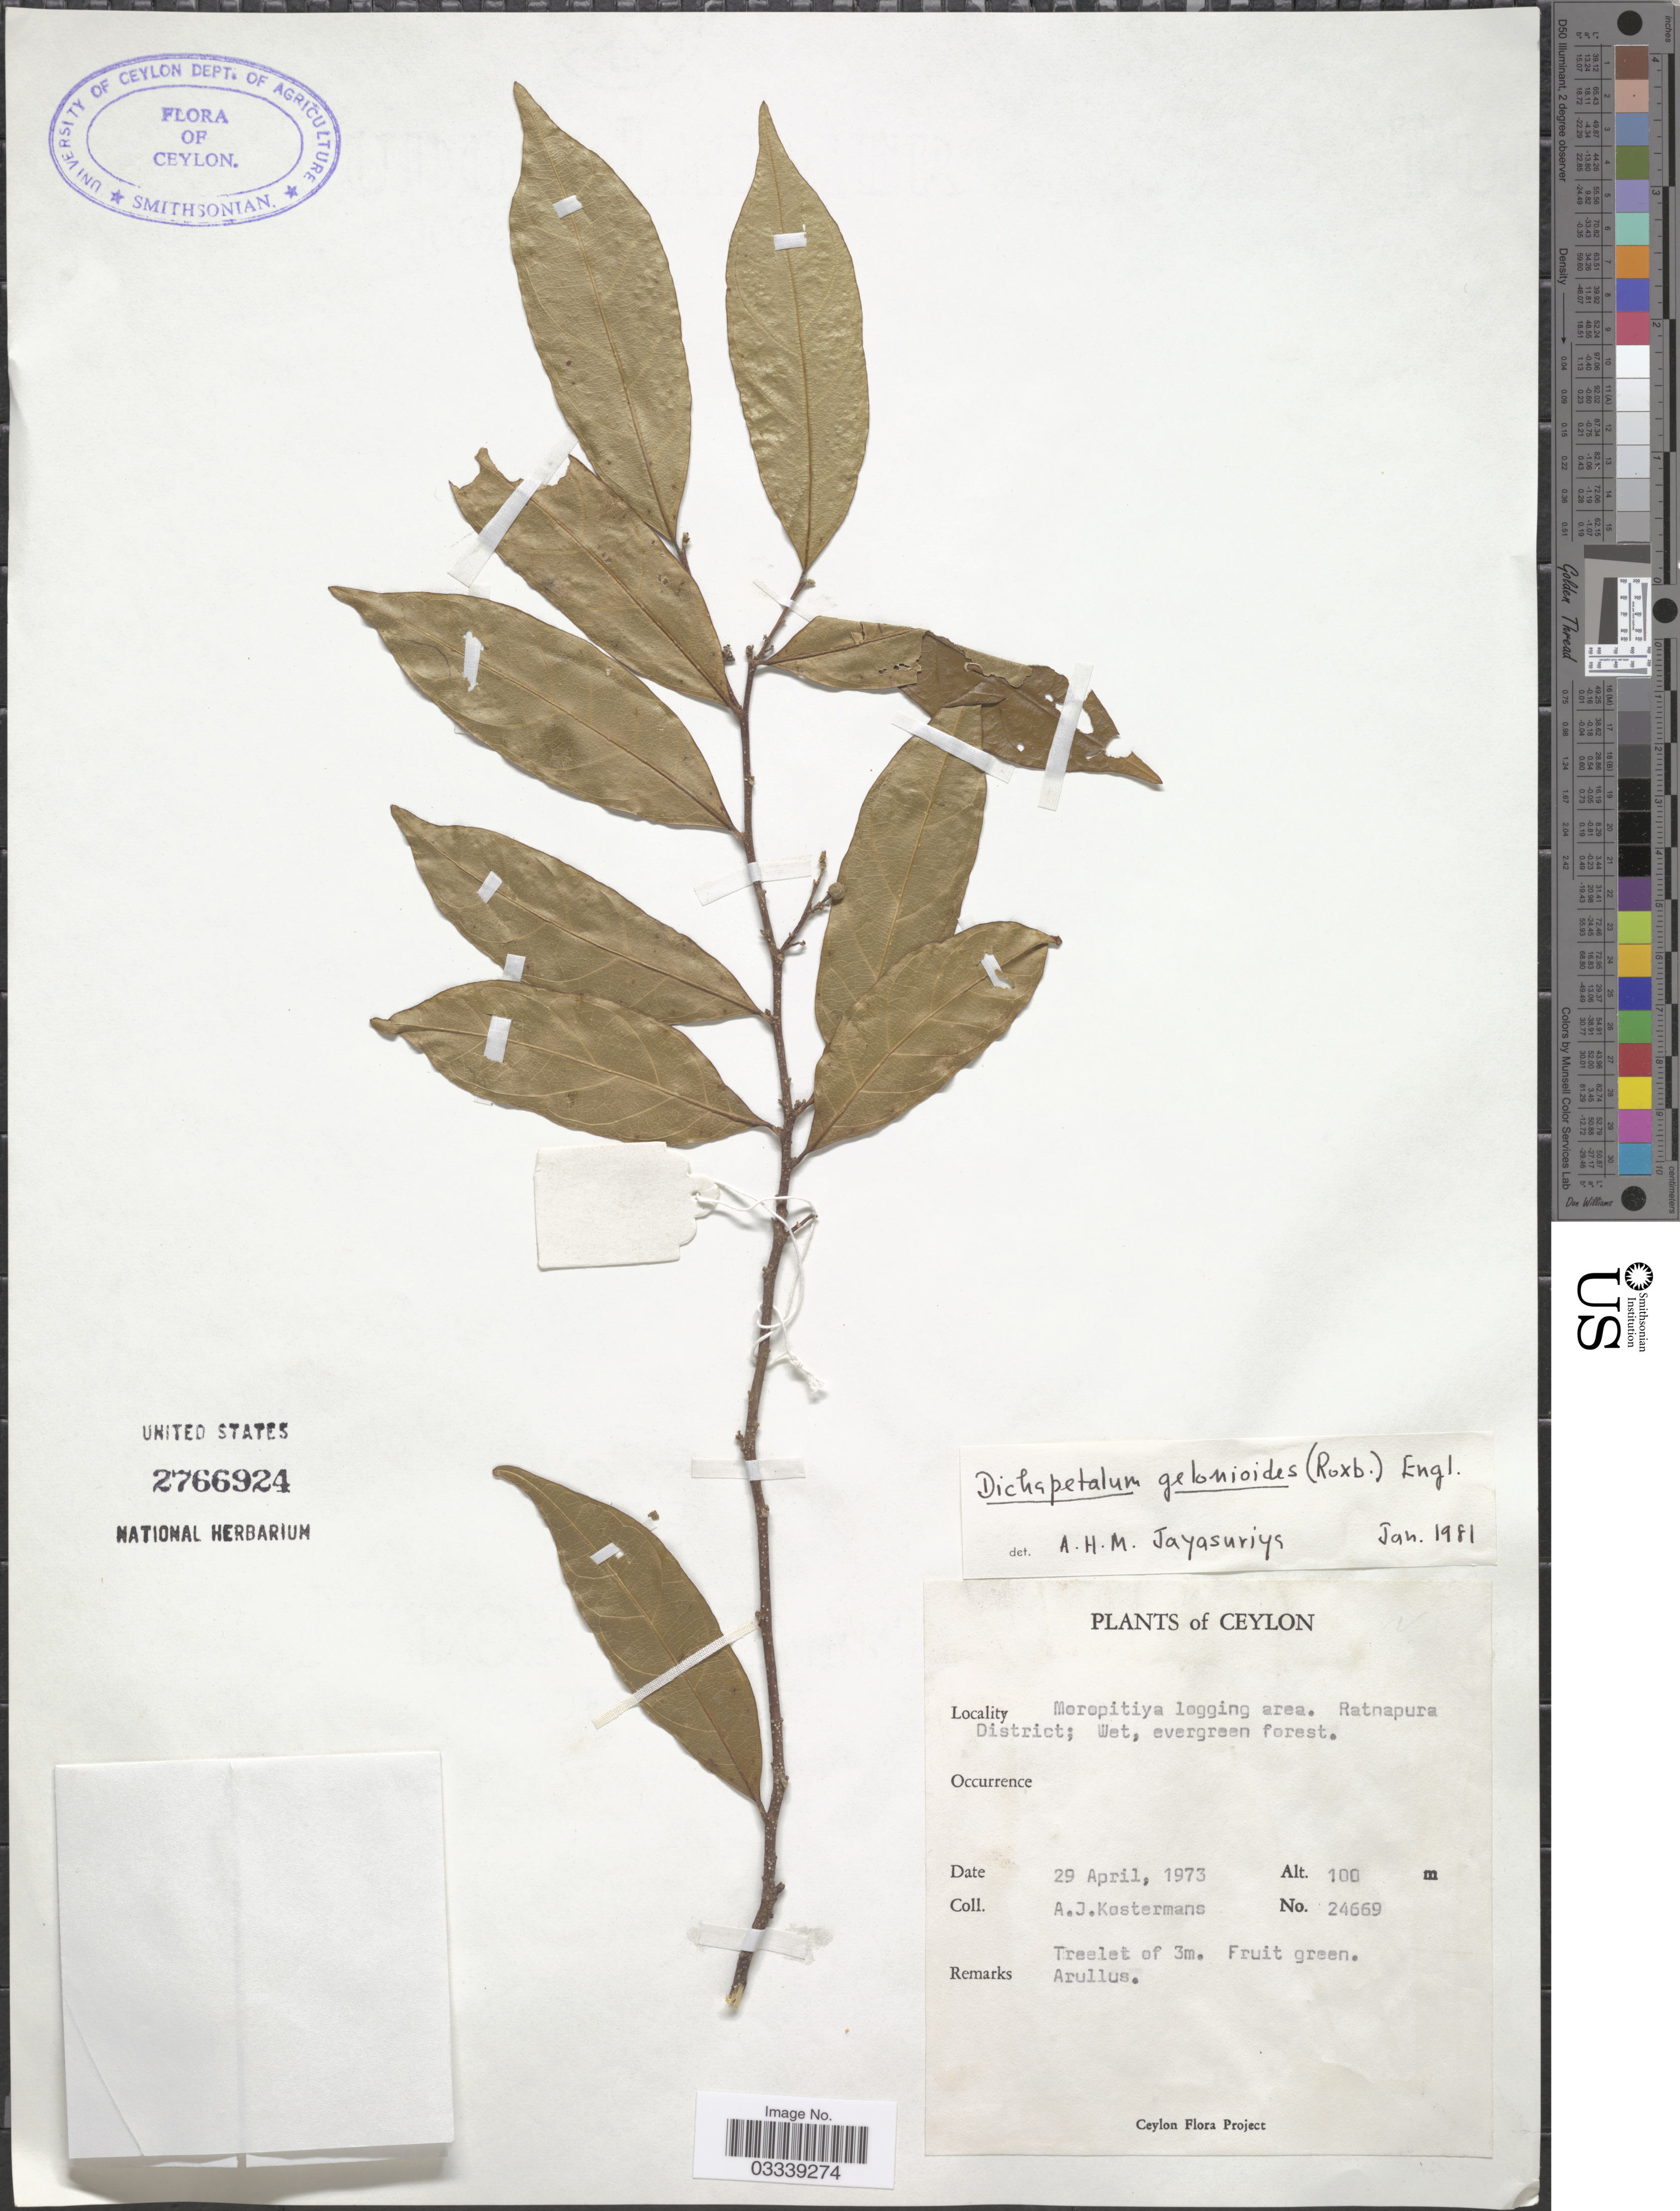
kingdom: Plantae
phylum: Tracheophyta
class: Magnoliopsida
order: Malpighiales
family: Dichapetalaceae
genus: Dichapetalum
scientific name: Dichapetalum gelonioides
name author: (Roxb.) Engl.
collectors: A. J. G. Kostermans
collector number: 24669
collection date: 1973-04-29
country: Sri Lanka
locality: Ceylon, Moropitiya logging area. Ratnapura District.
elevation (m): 100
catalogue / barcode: US 2766924